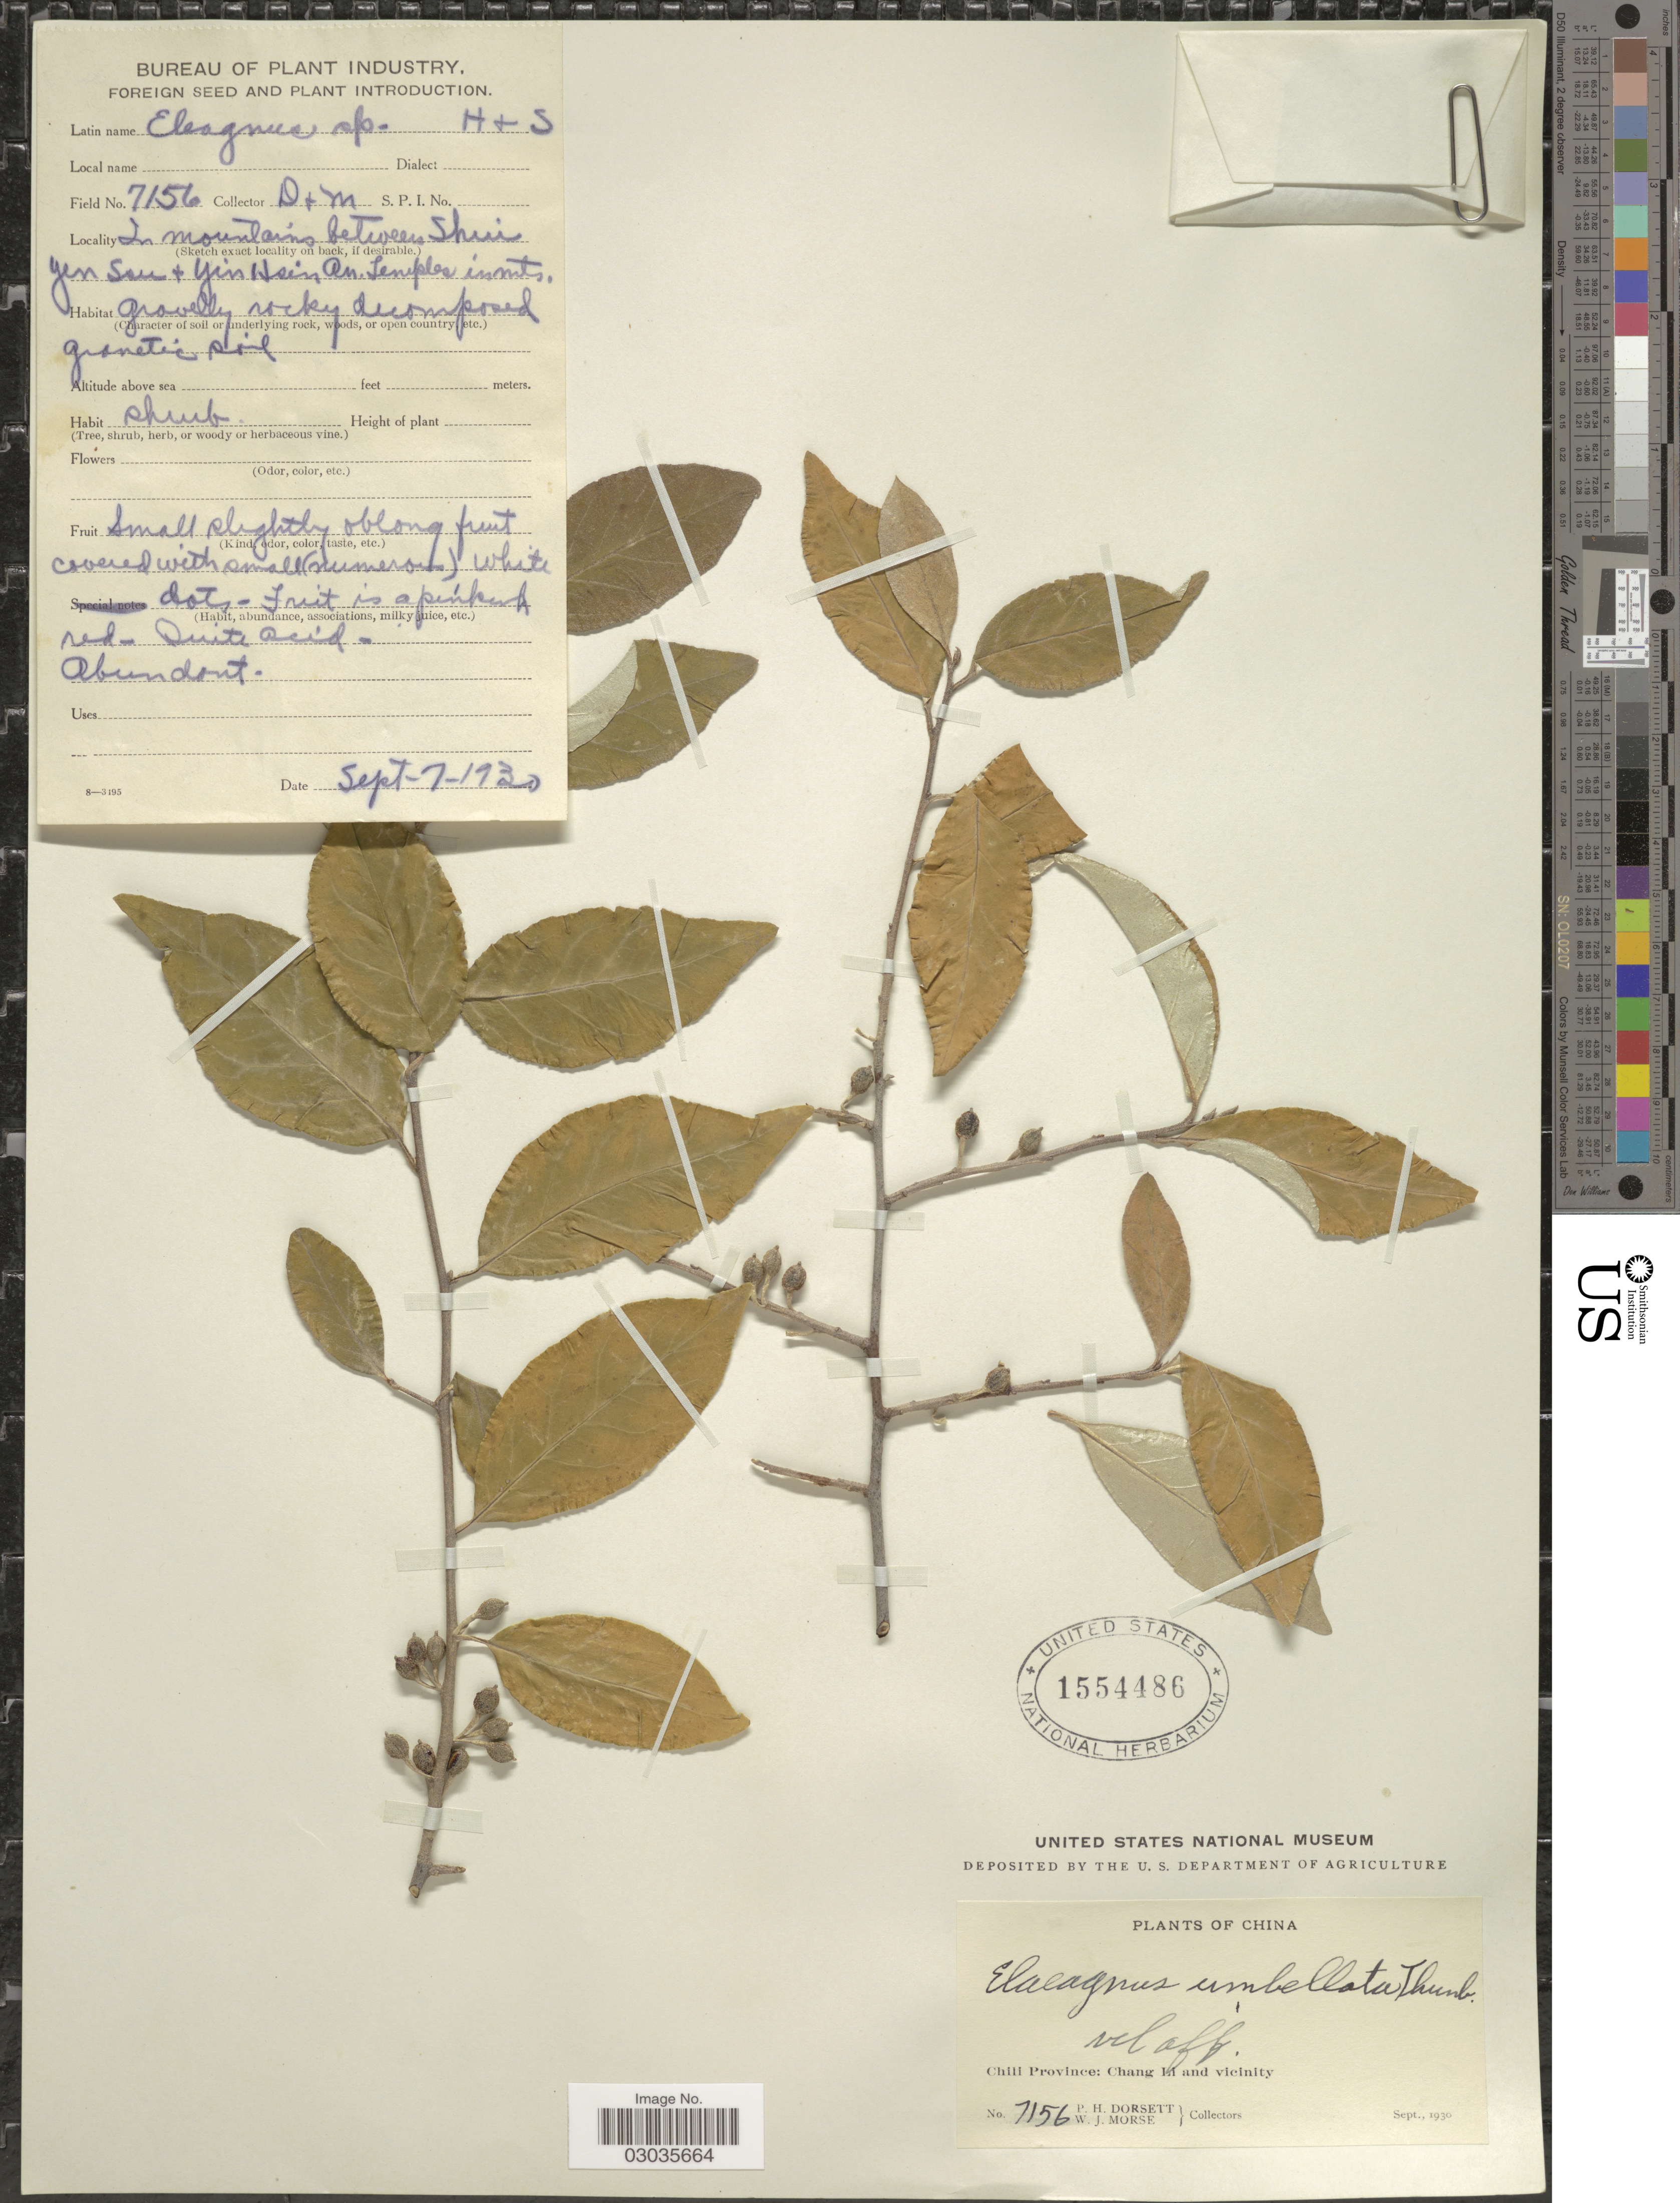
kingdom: Plantae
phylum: Tracheophyta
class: Magnoliopsida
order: Rosales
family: Elaeagnaceae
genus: Elaeagnus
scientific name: Elaeagnus umbellata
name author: Thunb.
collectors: P. H. Dorsett & W. J. Morse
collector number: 7156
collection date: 1930-09-07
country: China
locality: Chili Province: Chang Li and vicinity. In mountains between Shui Yen Seu [interpreted] + Yin Hsin On. [interpreted] Temples in mts.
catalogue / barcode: US 1554486